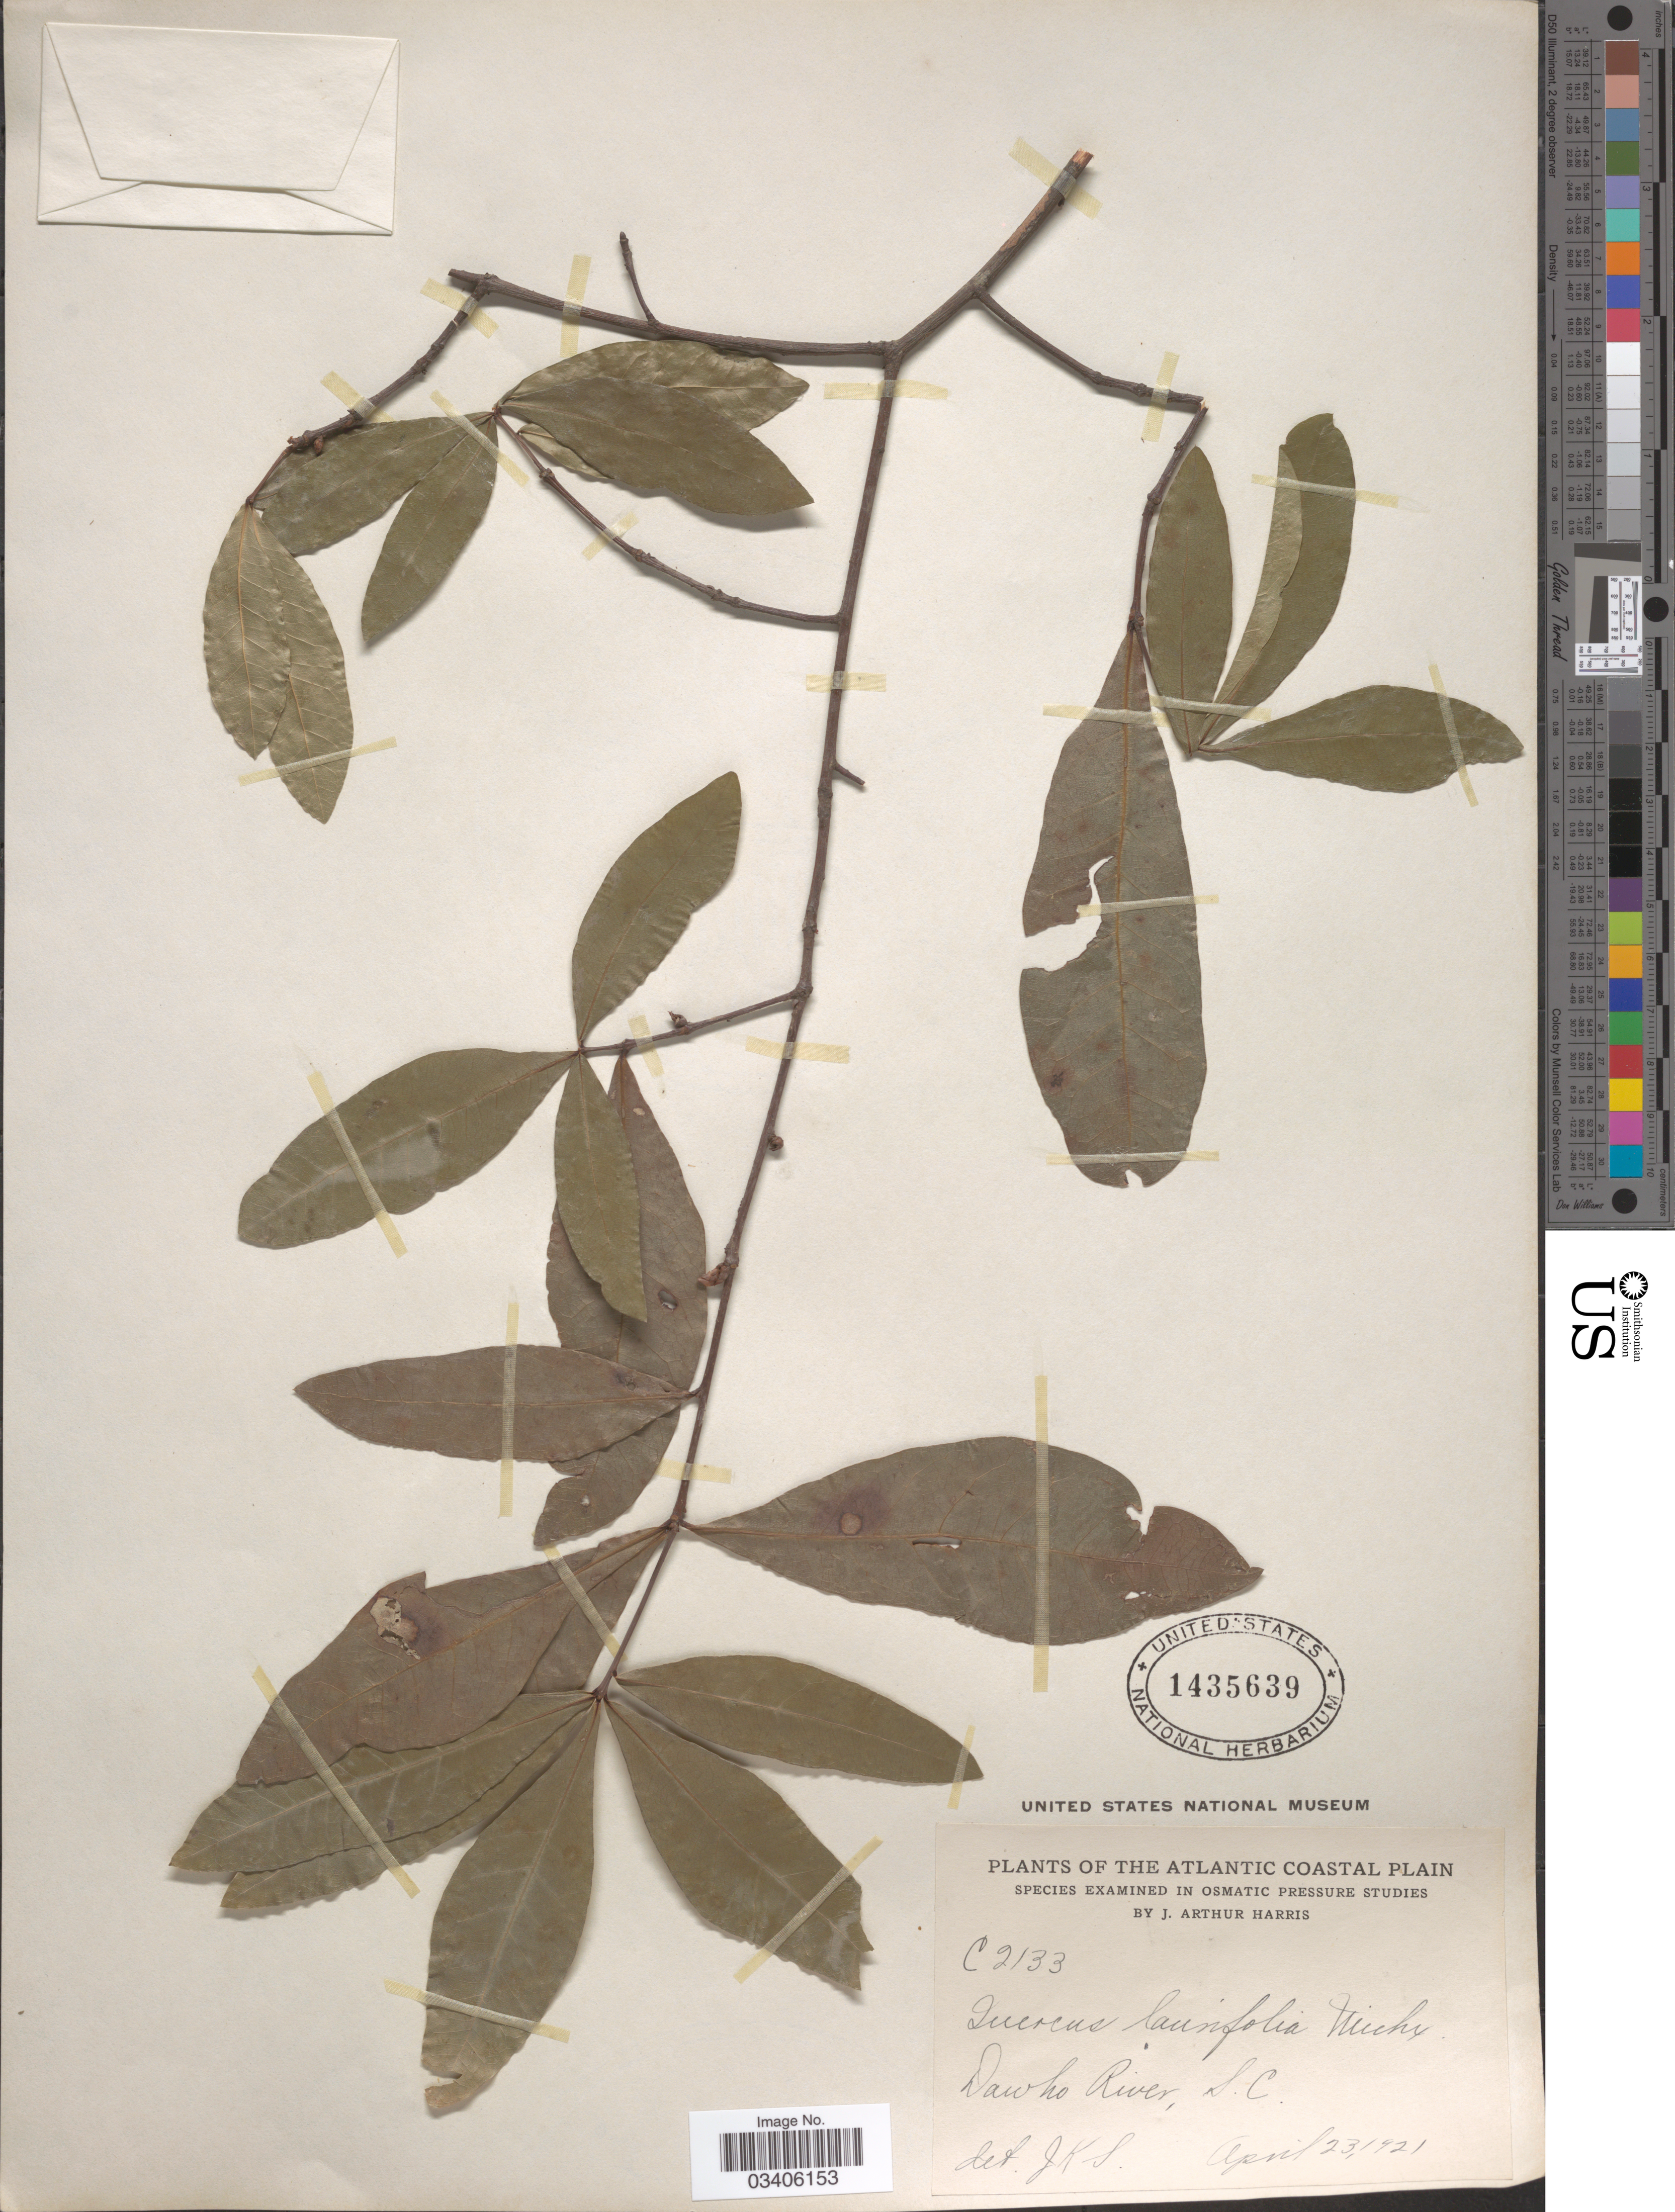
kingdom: Plantae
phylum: Tracheophyta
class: Magnoliopsida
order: Fagales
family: Fagaceae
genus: Quercus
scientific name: Quercus laurifolia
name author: Michx.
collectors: J. A. Harris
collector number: C2133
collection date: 1921-04-23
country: United States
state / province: South Carolina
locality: The Atlantic Coastal Plain. Dawho River.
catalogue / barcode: US 1435639